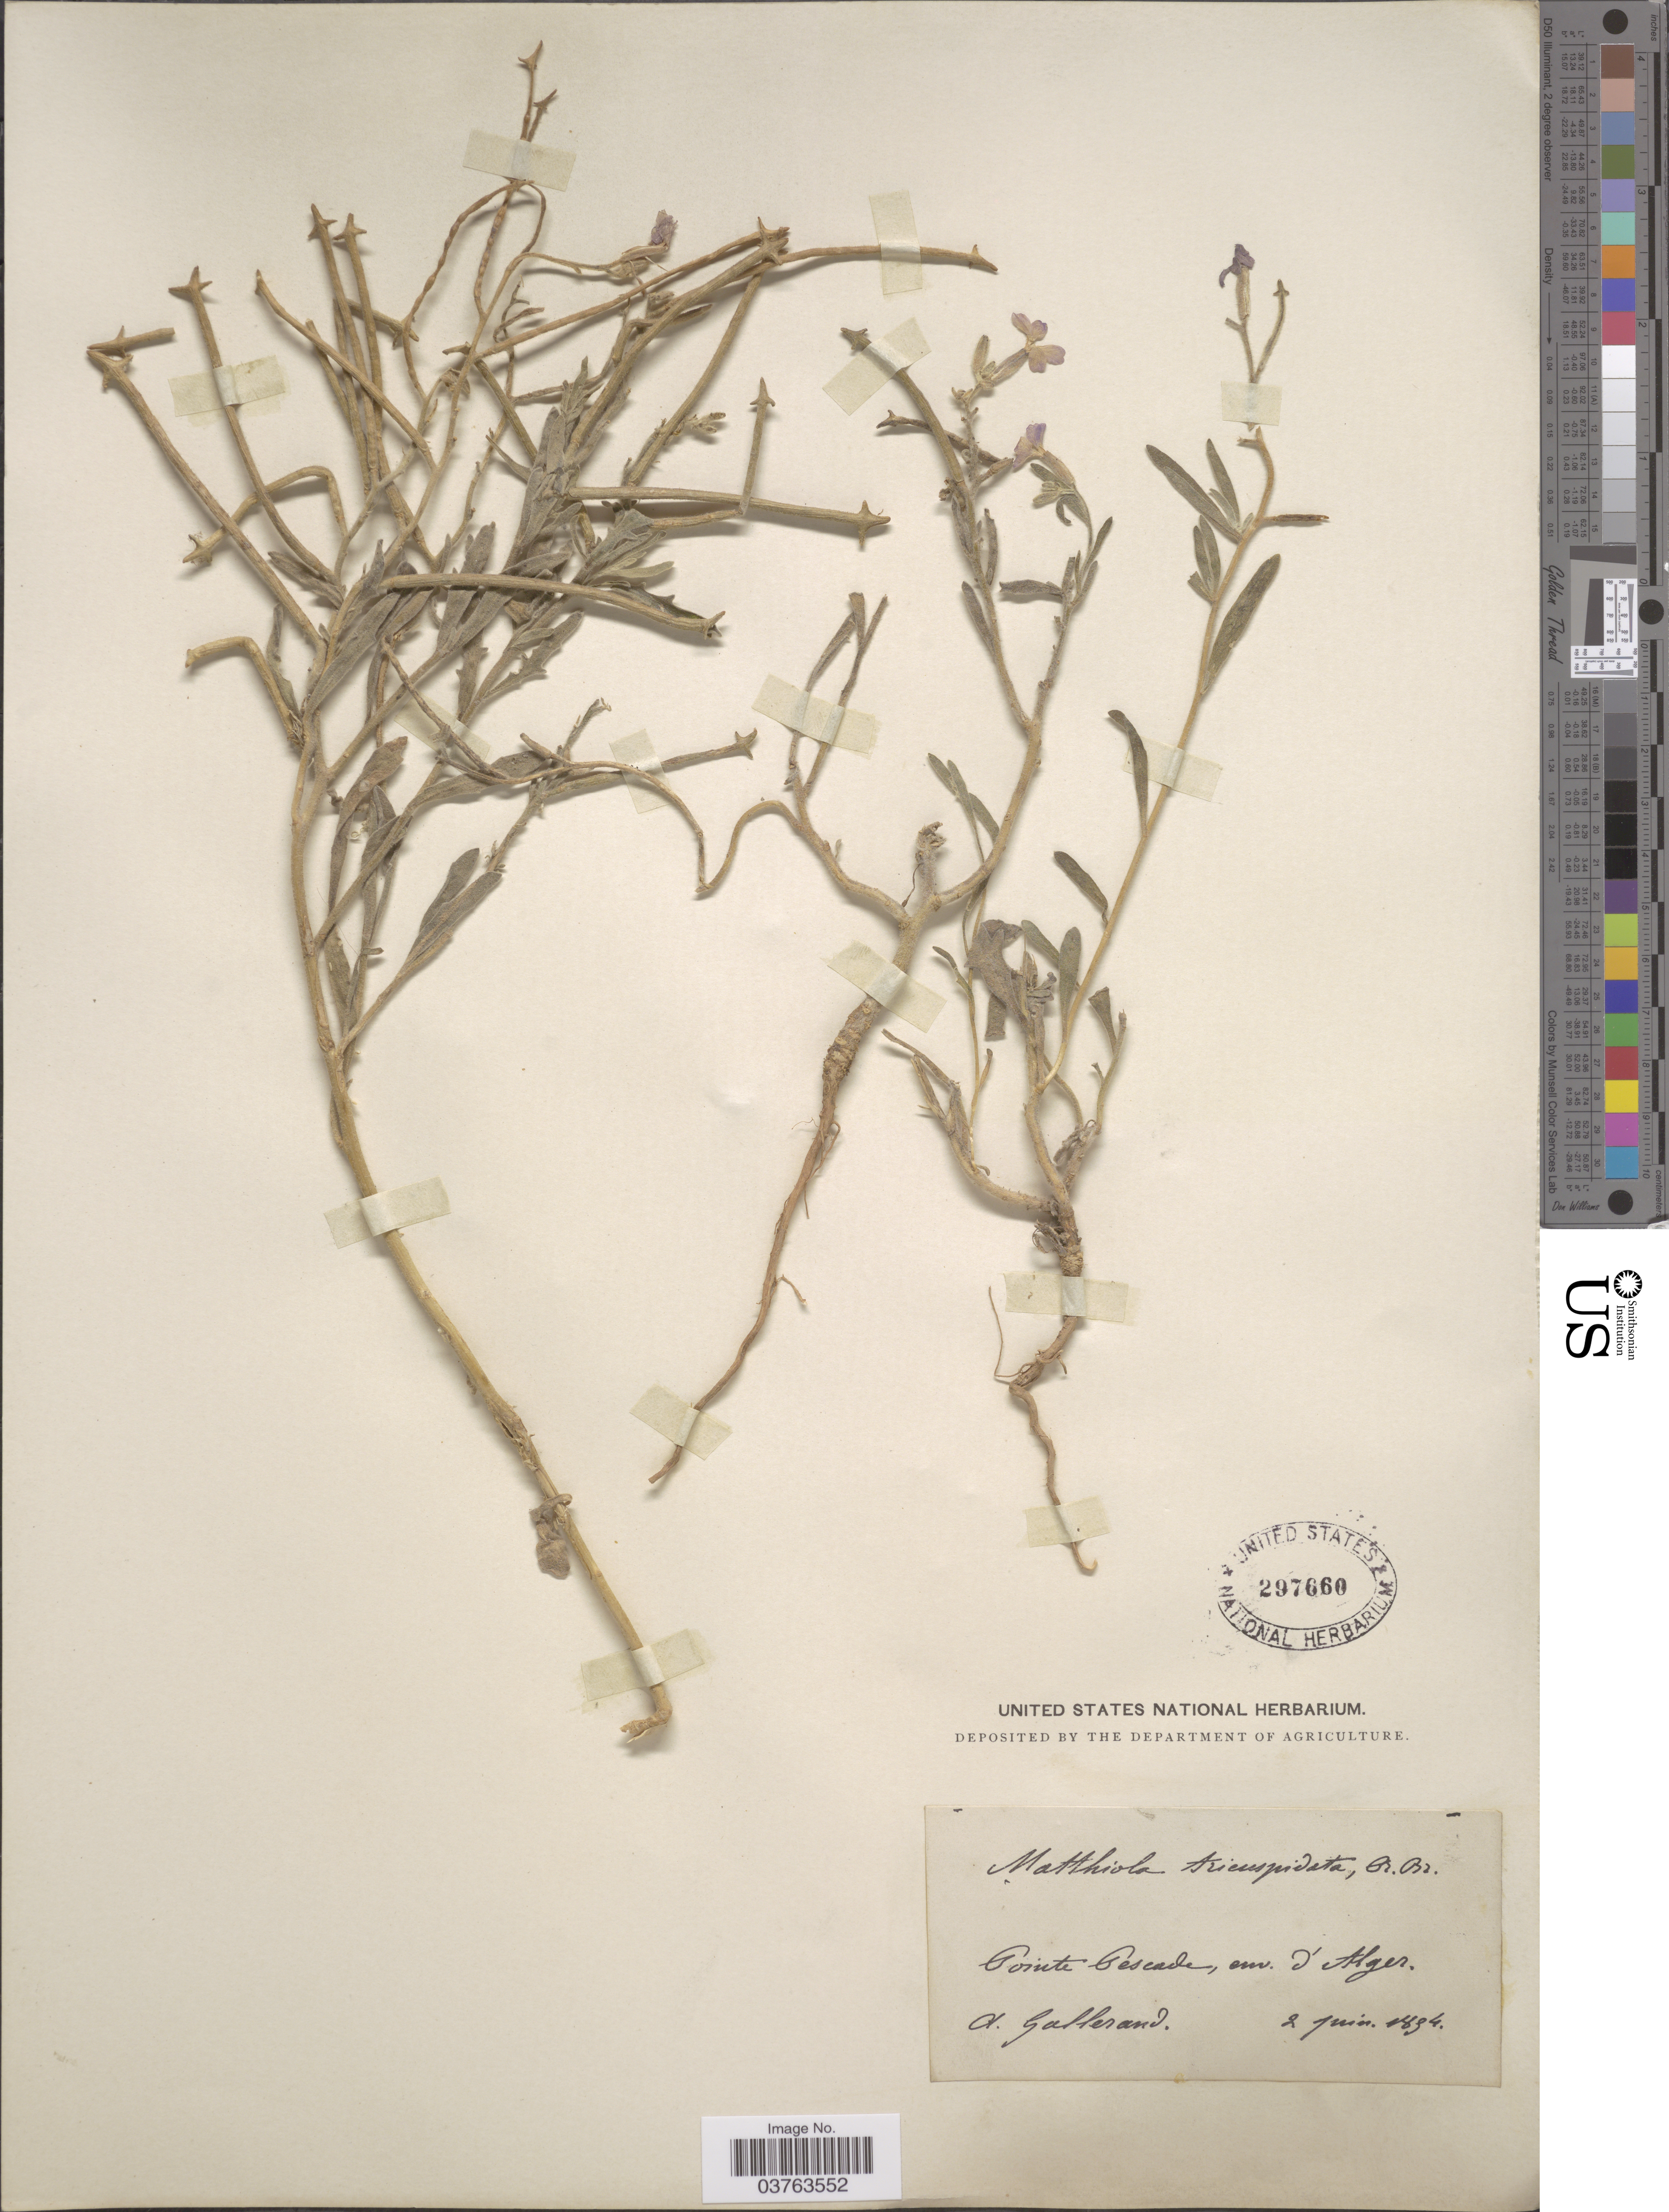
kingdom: Plantae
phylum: Tracheophyta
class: Magnoliopsida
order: Brassicales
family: Brassicaceae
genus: Matthiola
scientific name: Matthiola tricuspidata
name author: (L.) W.T. Aiton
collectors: A. Gallerand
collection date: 1894-06-02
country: Algeria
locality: Pointe Cescade, env. d'Alger.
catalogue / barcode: US 297660